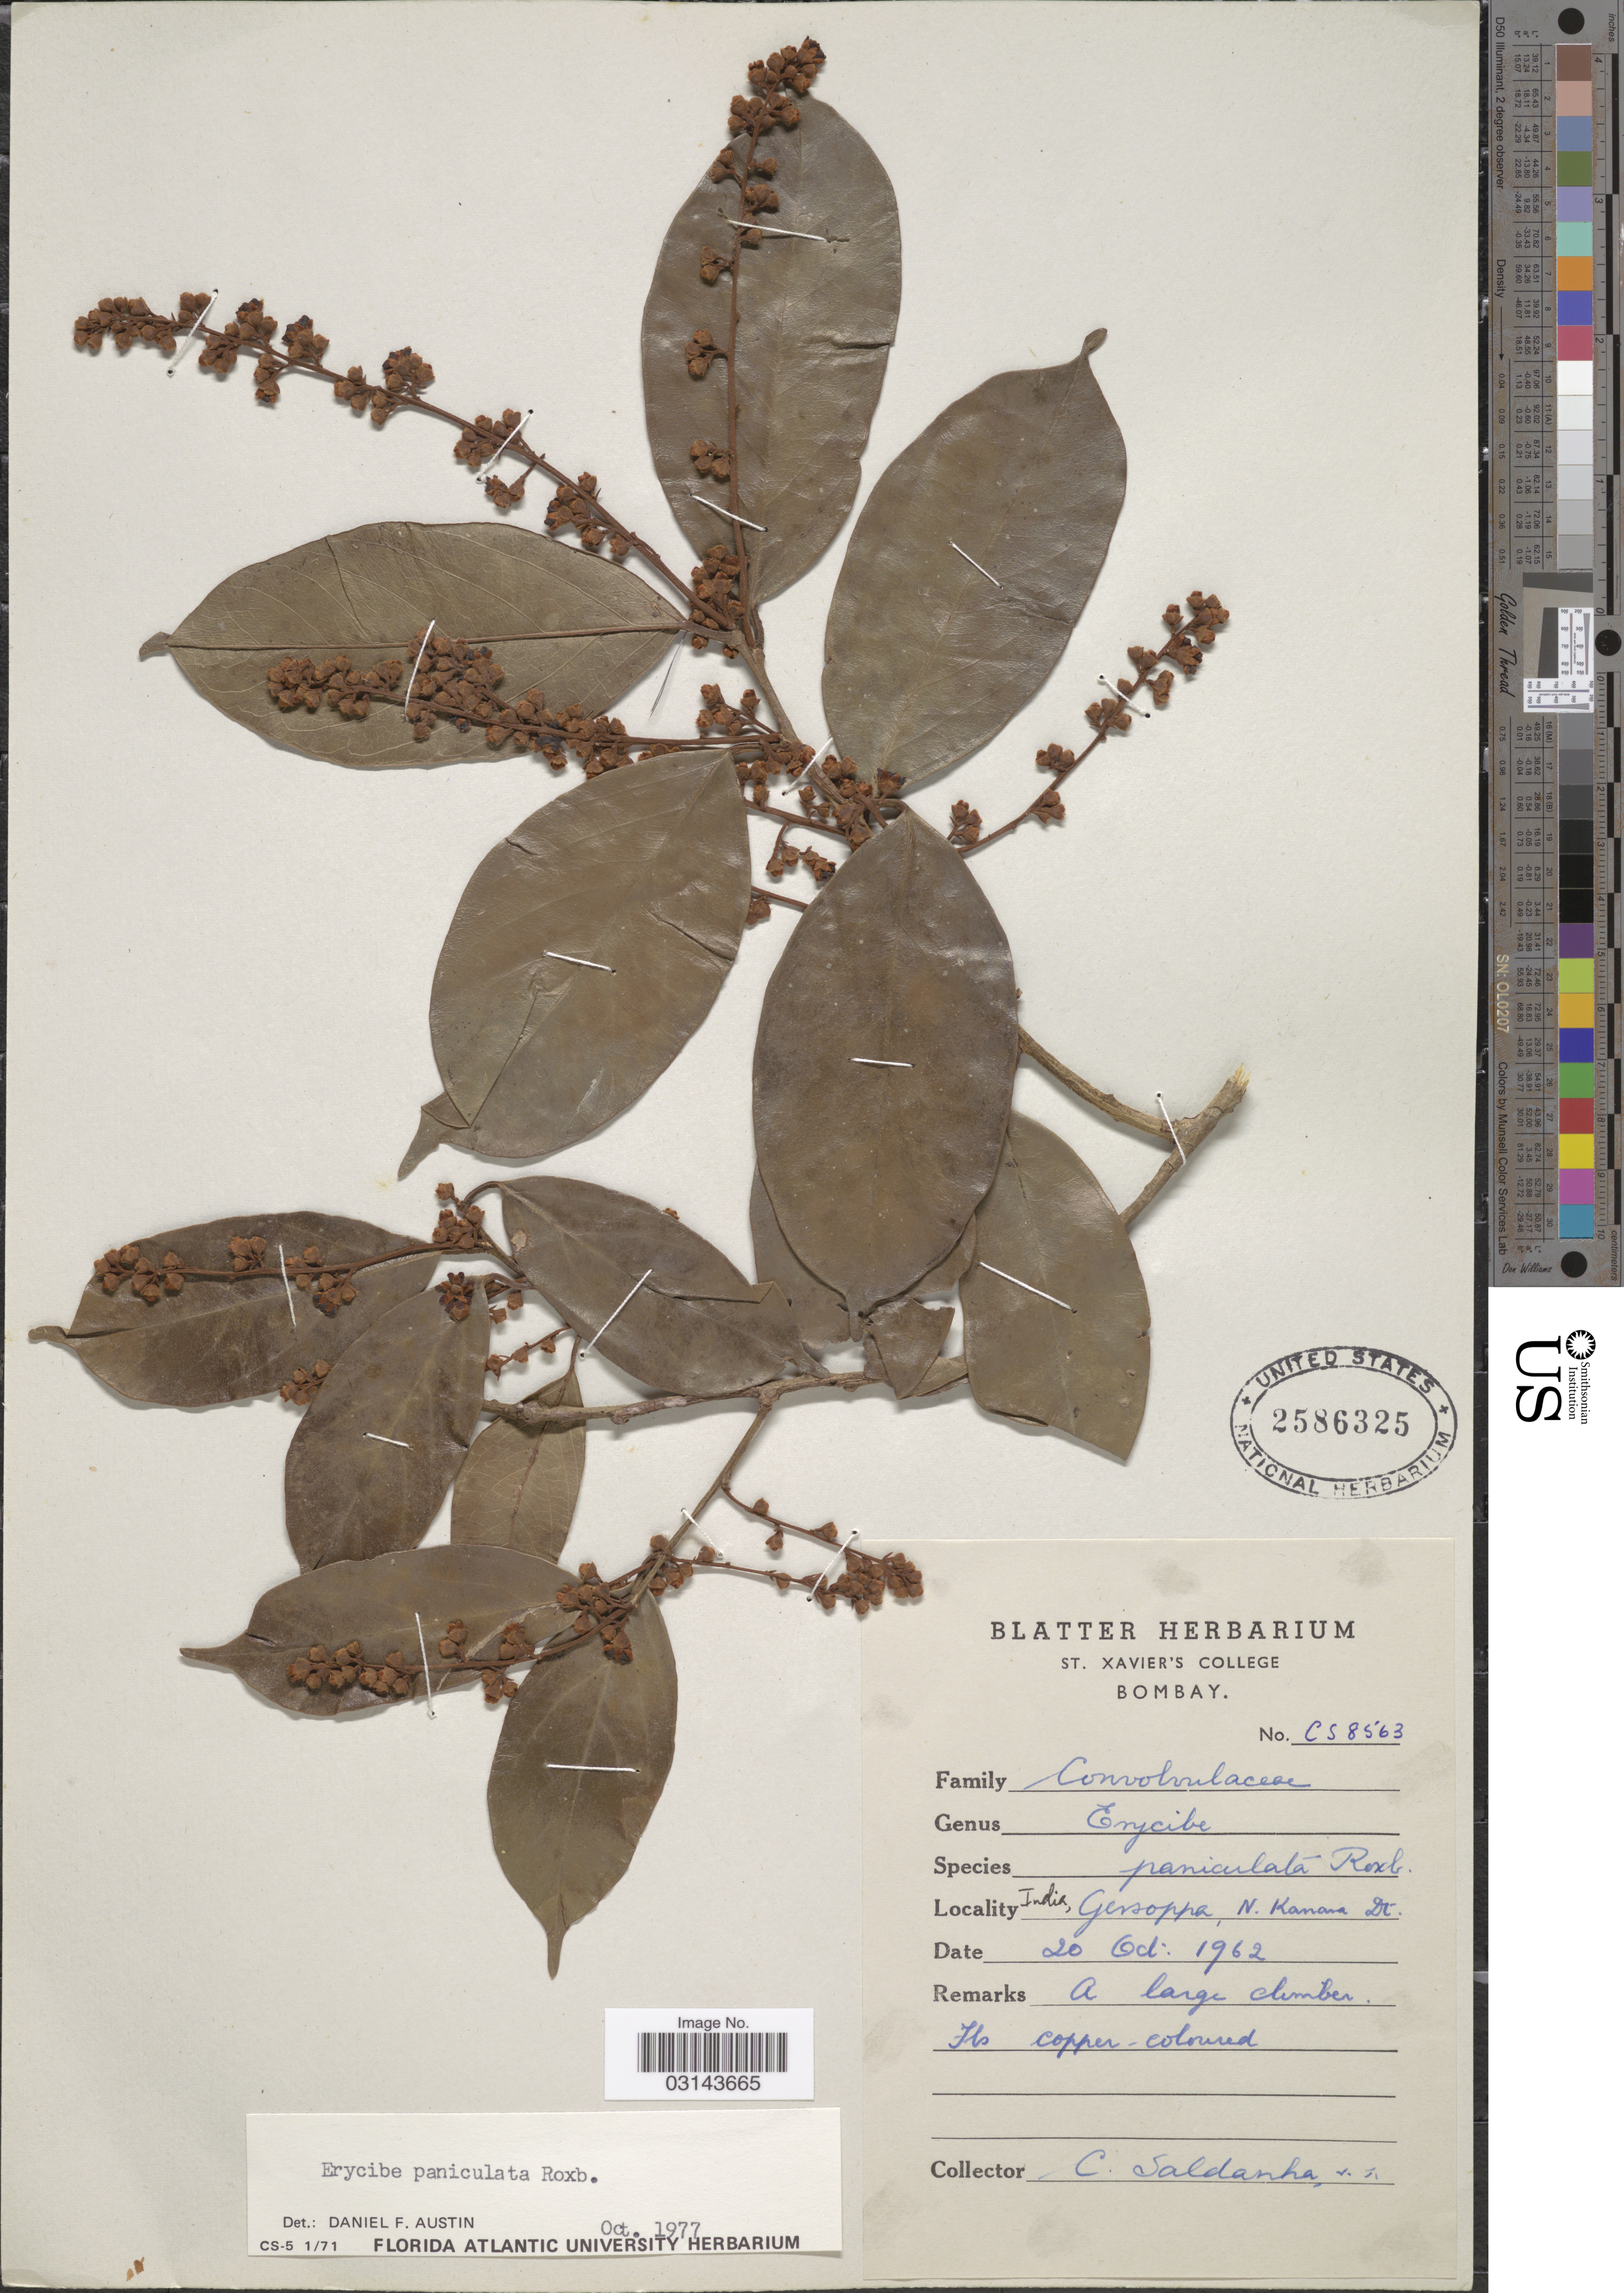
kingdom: Plantae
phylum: Tracheophyta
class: Magnoliopsida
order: Solanales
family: Convolvulaceae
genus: Erycibe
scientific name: Erycibe paniculata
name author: Roxb.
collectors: C. Saldanha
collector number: CS8563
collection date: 1962-10-20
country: India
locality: Gessoppa, N. Kanara Dt.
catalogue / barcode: US 2586325